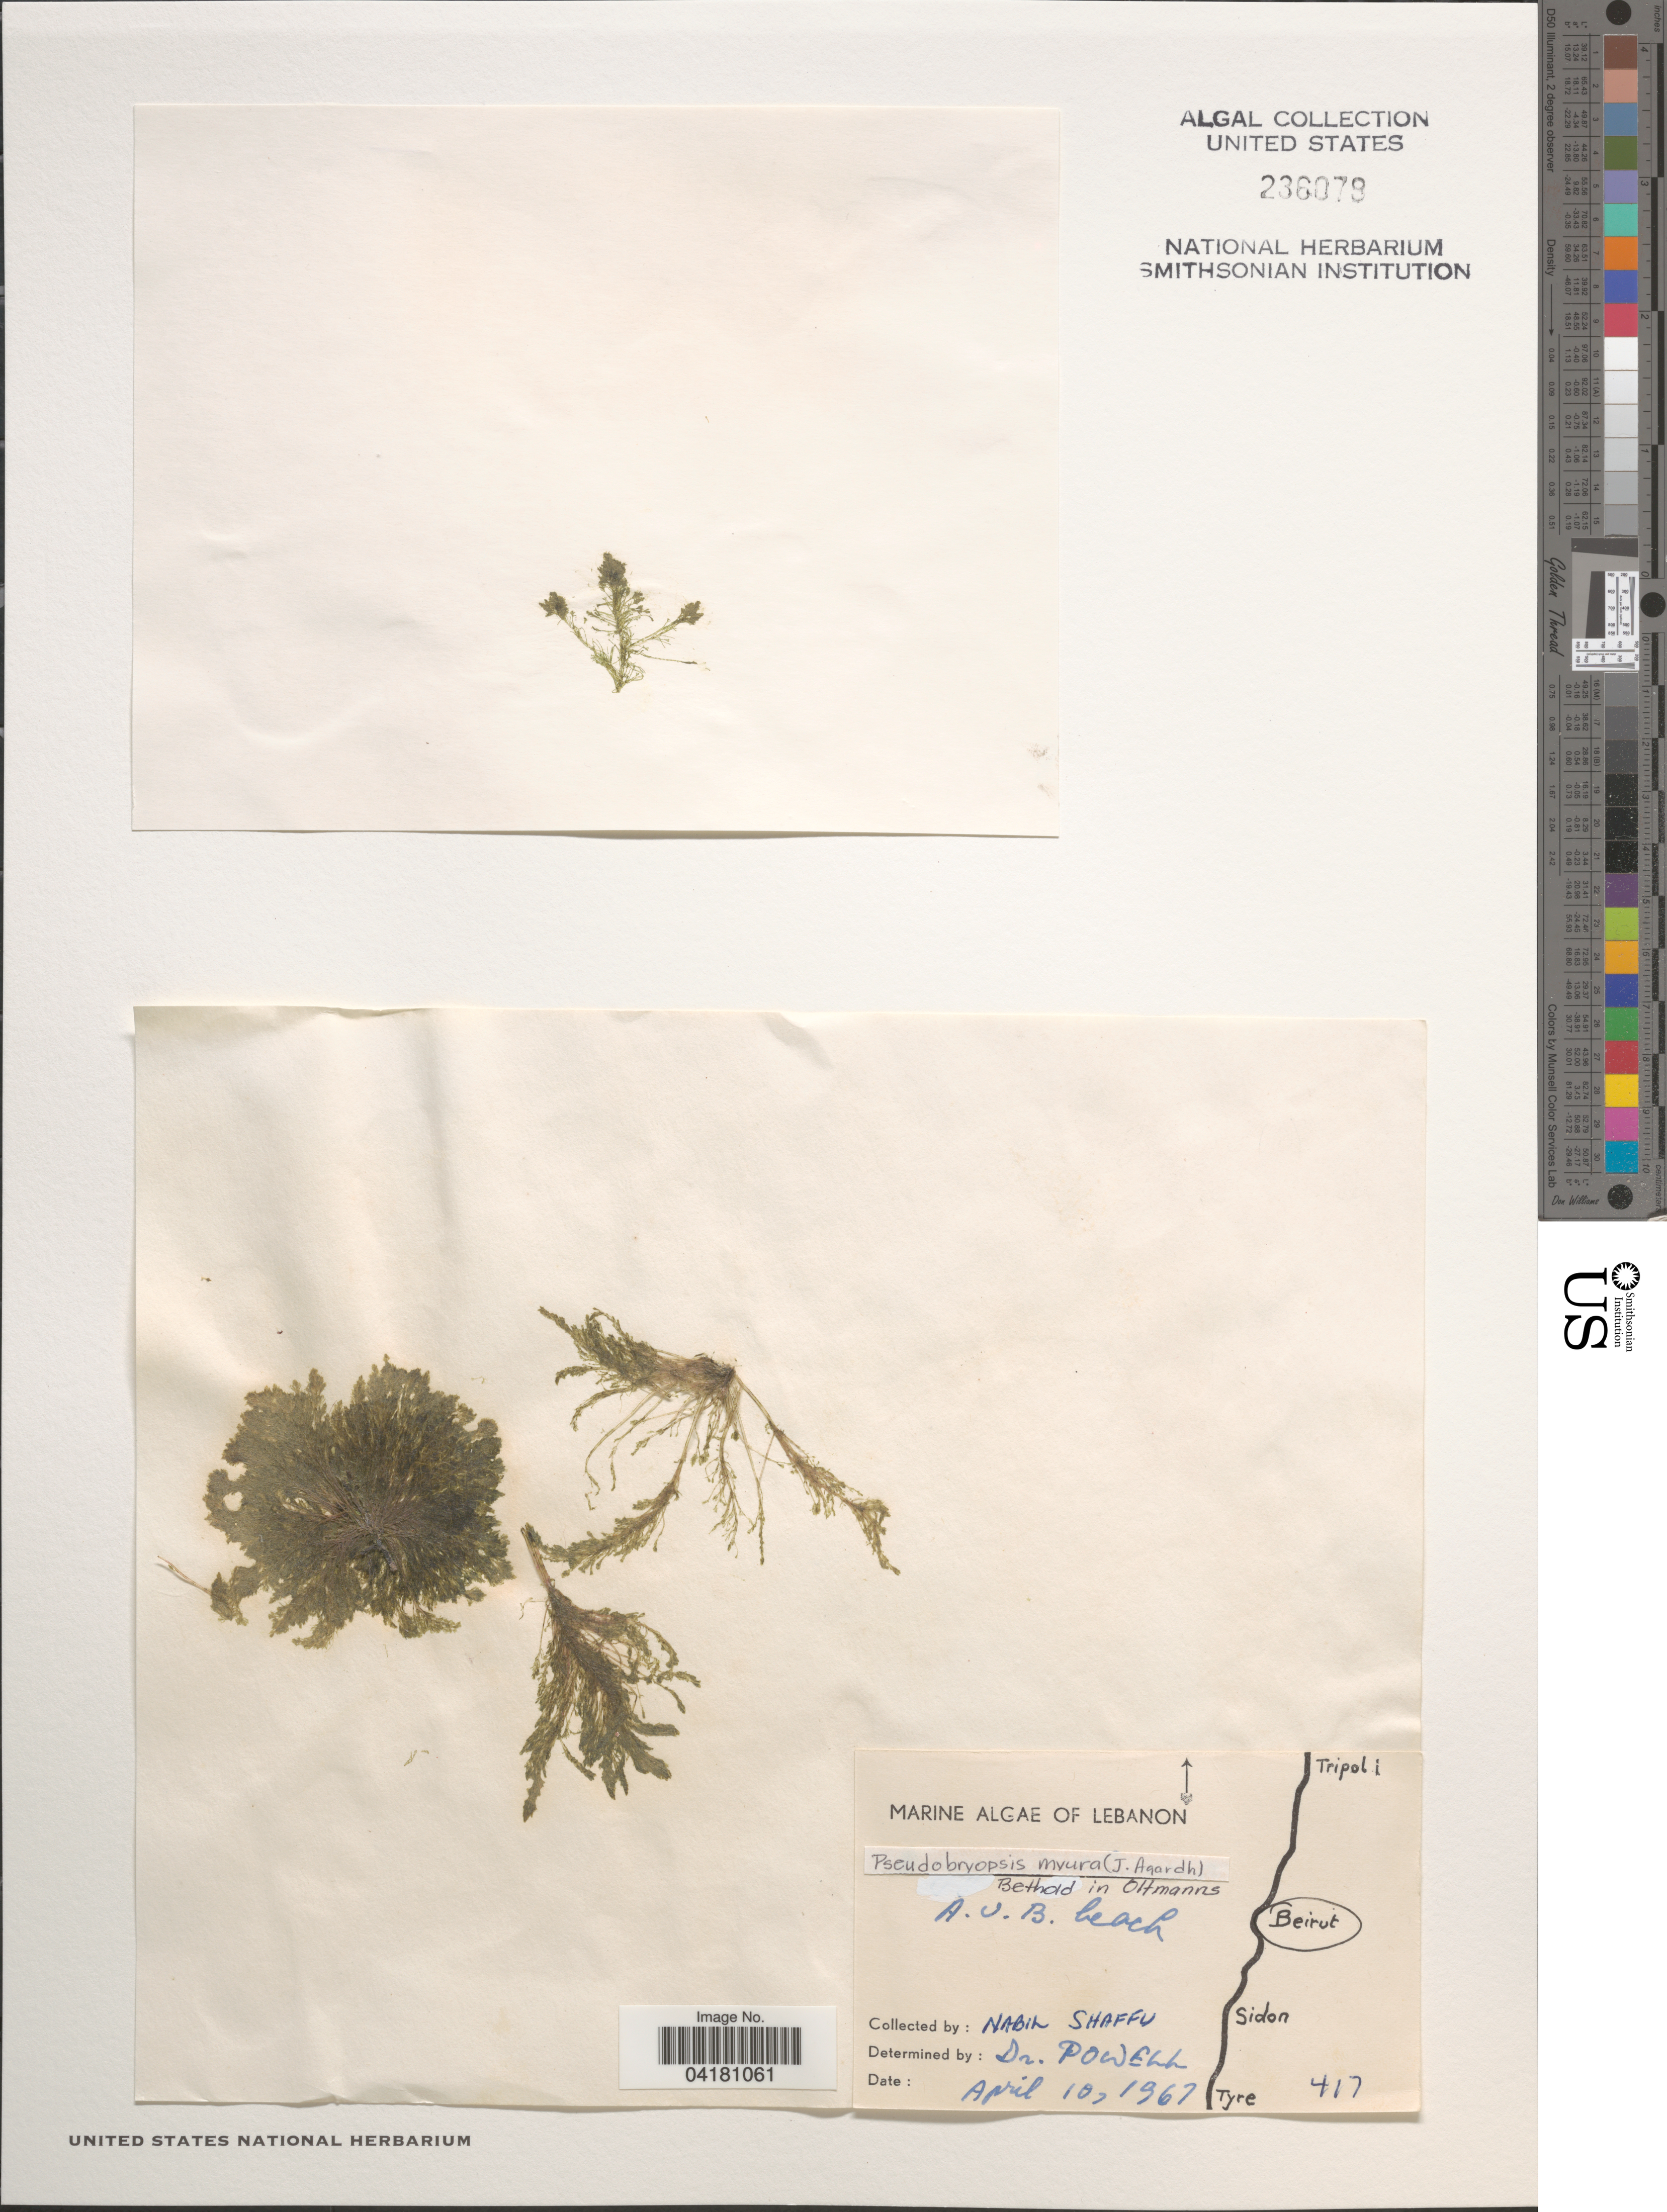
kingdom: Plantae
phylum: Chlorophyta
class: Ulvophyceae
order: Bryopsidales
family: Bryopsidaceae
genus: Pseudobryopsis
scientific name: Pseudobryopsis myura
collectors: N. Shaffu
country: Lebanon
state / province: Beyrouth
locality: Beirut. A.U.B. beach.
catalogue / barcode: US 236079